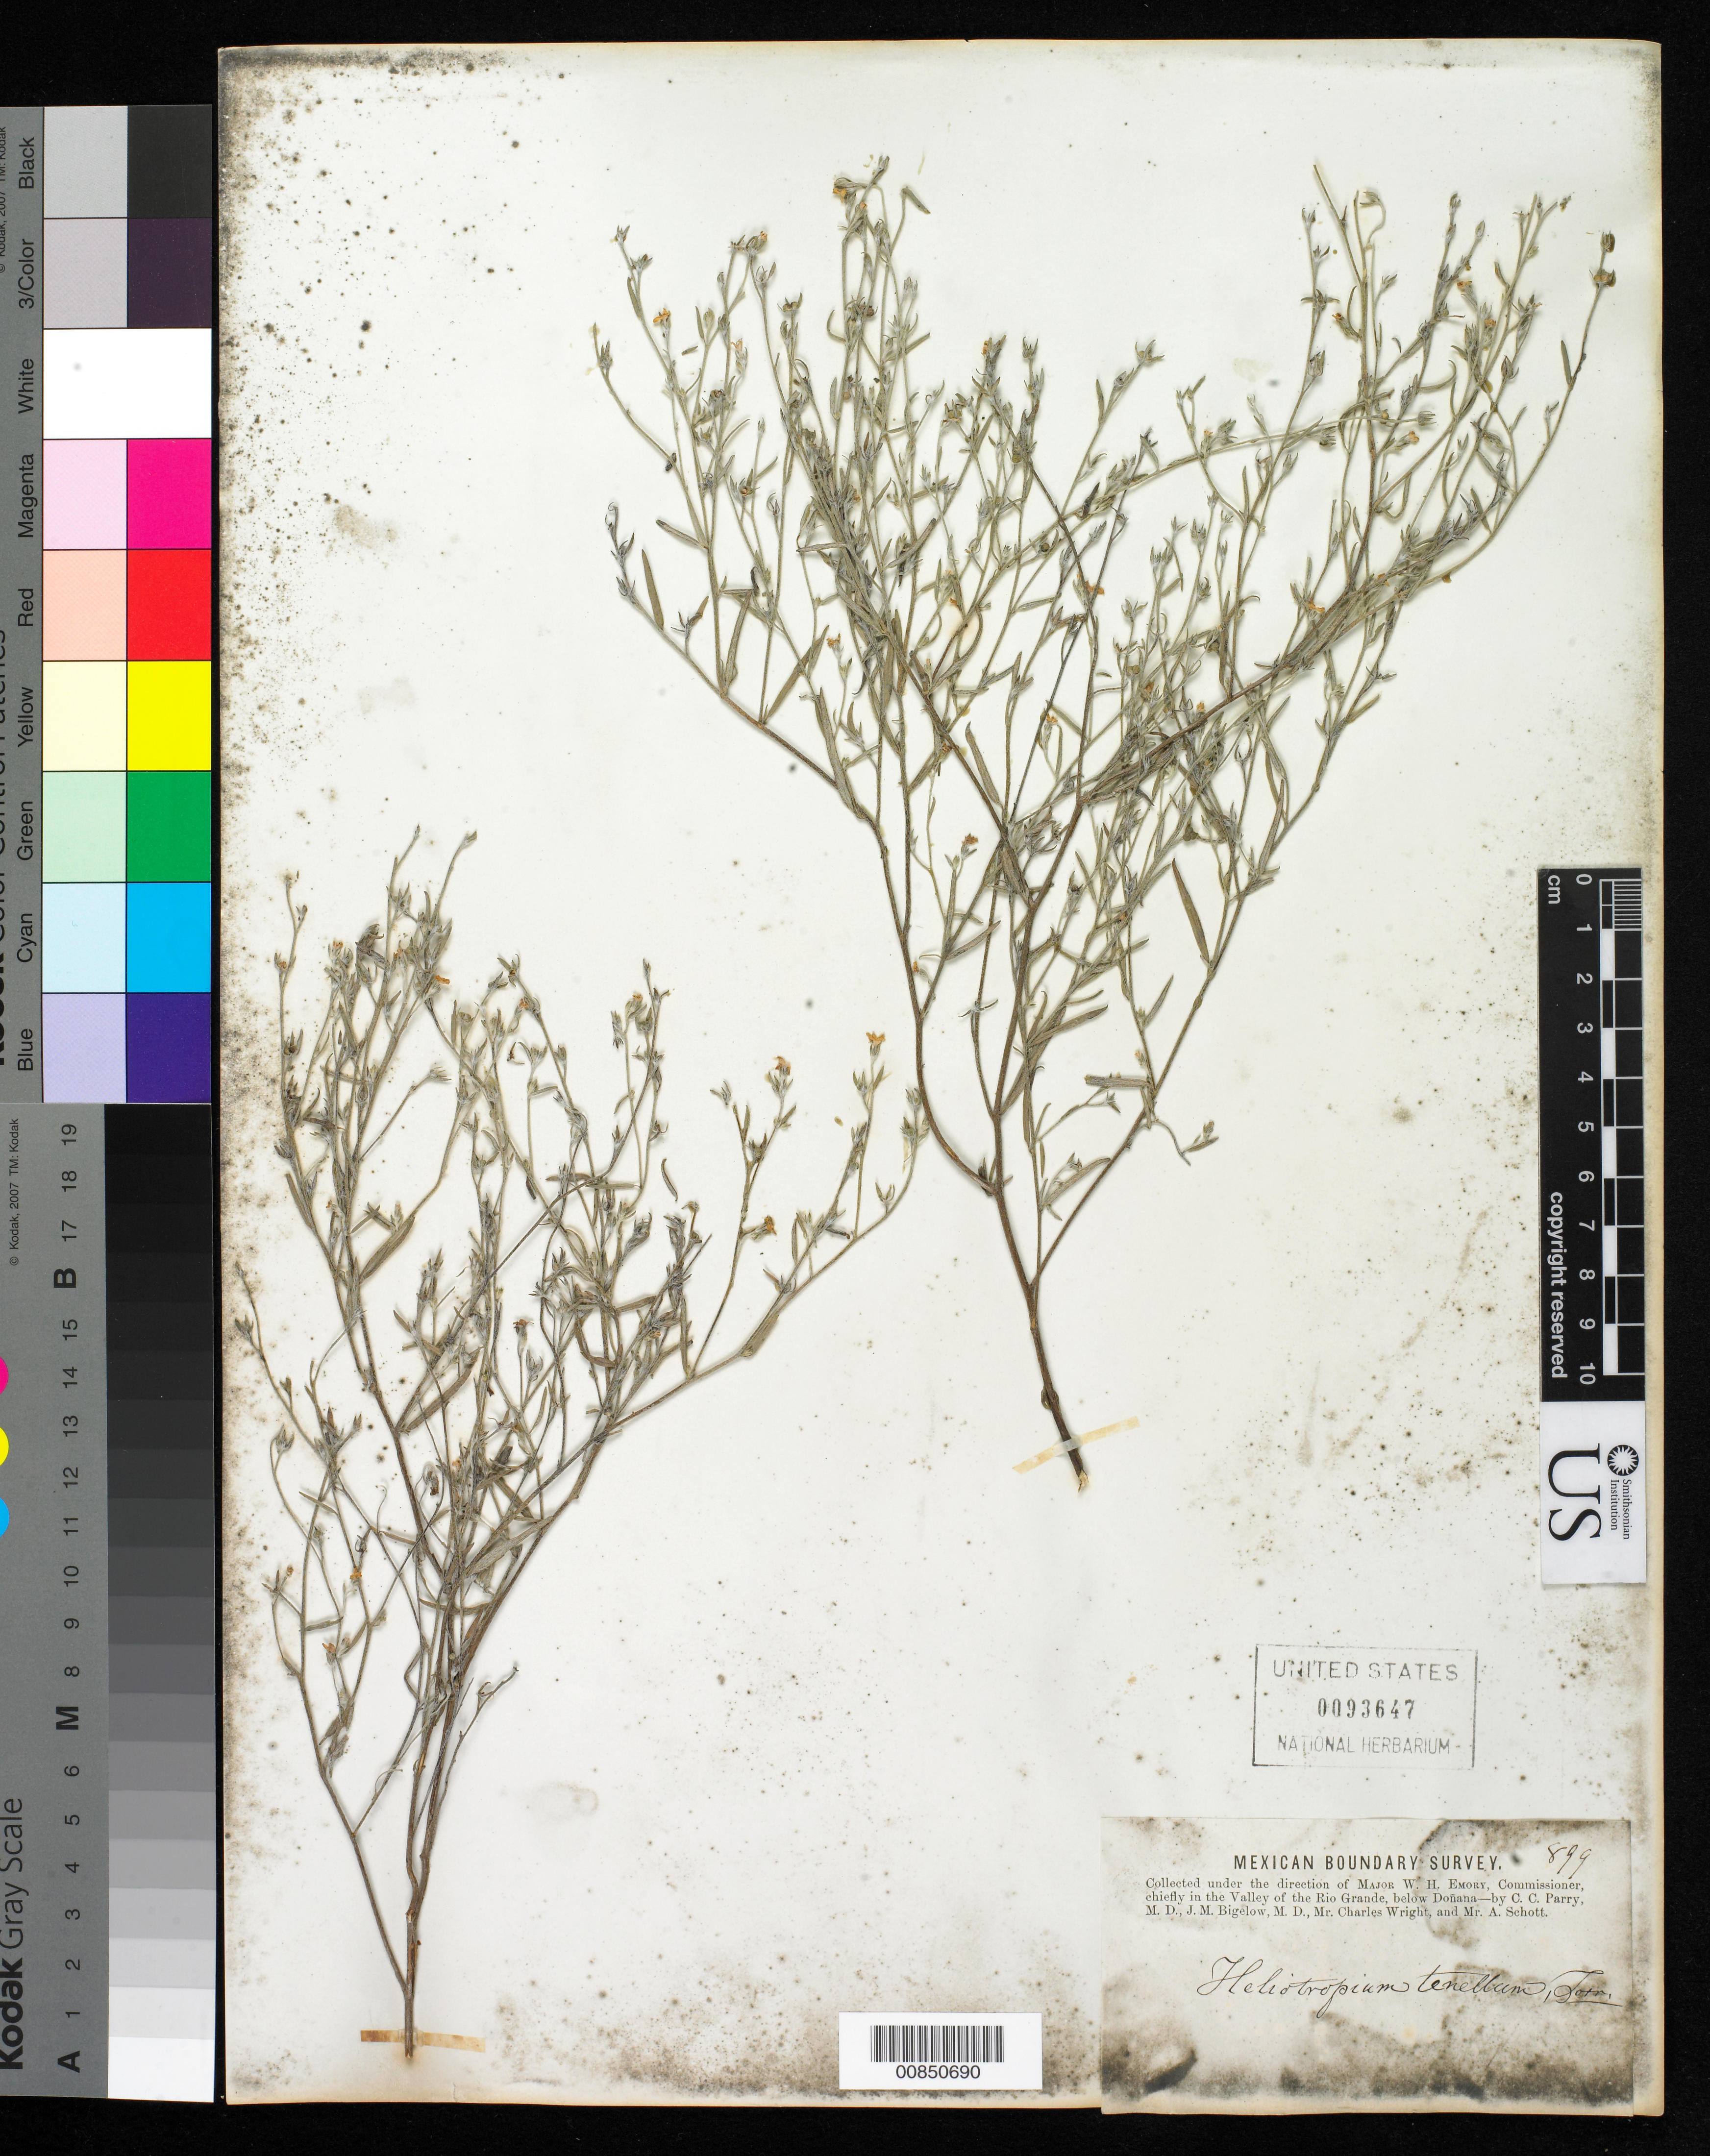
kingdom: Plantae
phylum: Tracheophyta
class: Magnoliopsida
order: Boraginales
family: Heliotropiaceae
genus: Euploca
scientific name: Euploca tenella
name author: (Torr.) Feuillet & Halse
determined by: Feuillet, C.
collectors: C. C. Parry, J. M. Bigelow, C. Wright & A. C. V. Schott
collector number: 899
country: United States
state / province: New Mexico / Texas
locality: Valley of the Rio Grande, below Doñana.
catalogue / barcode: US 93647